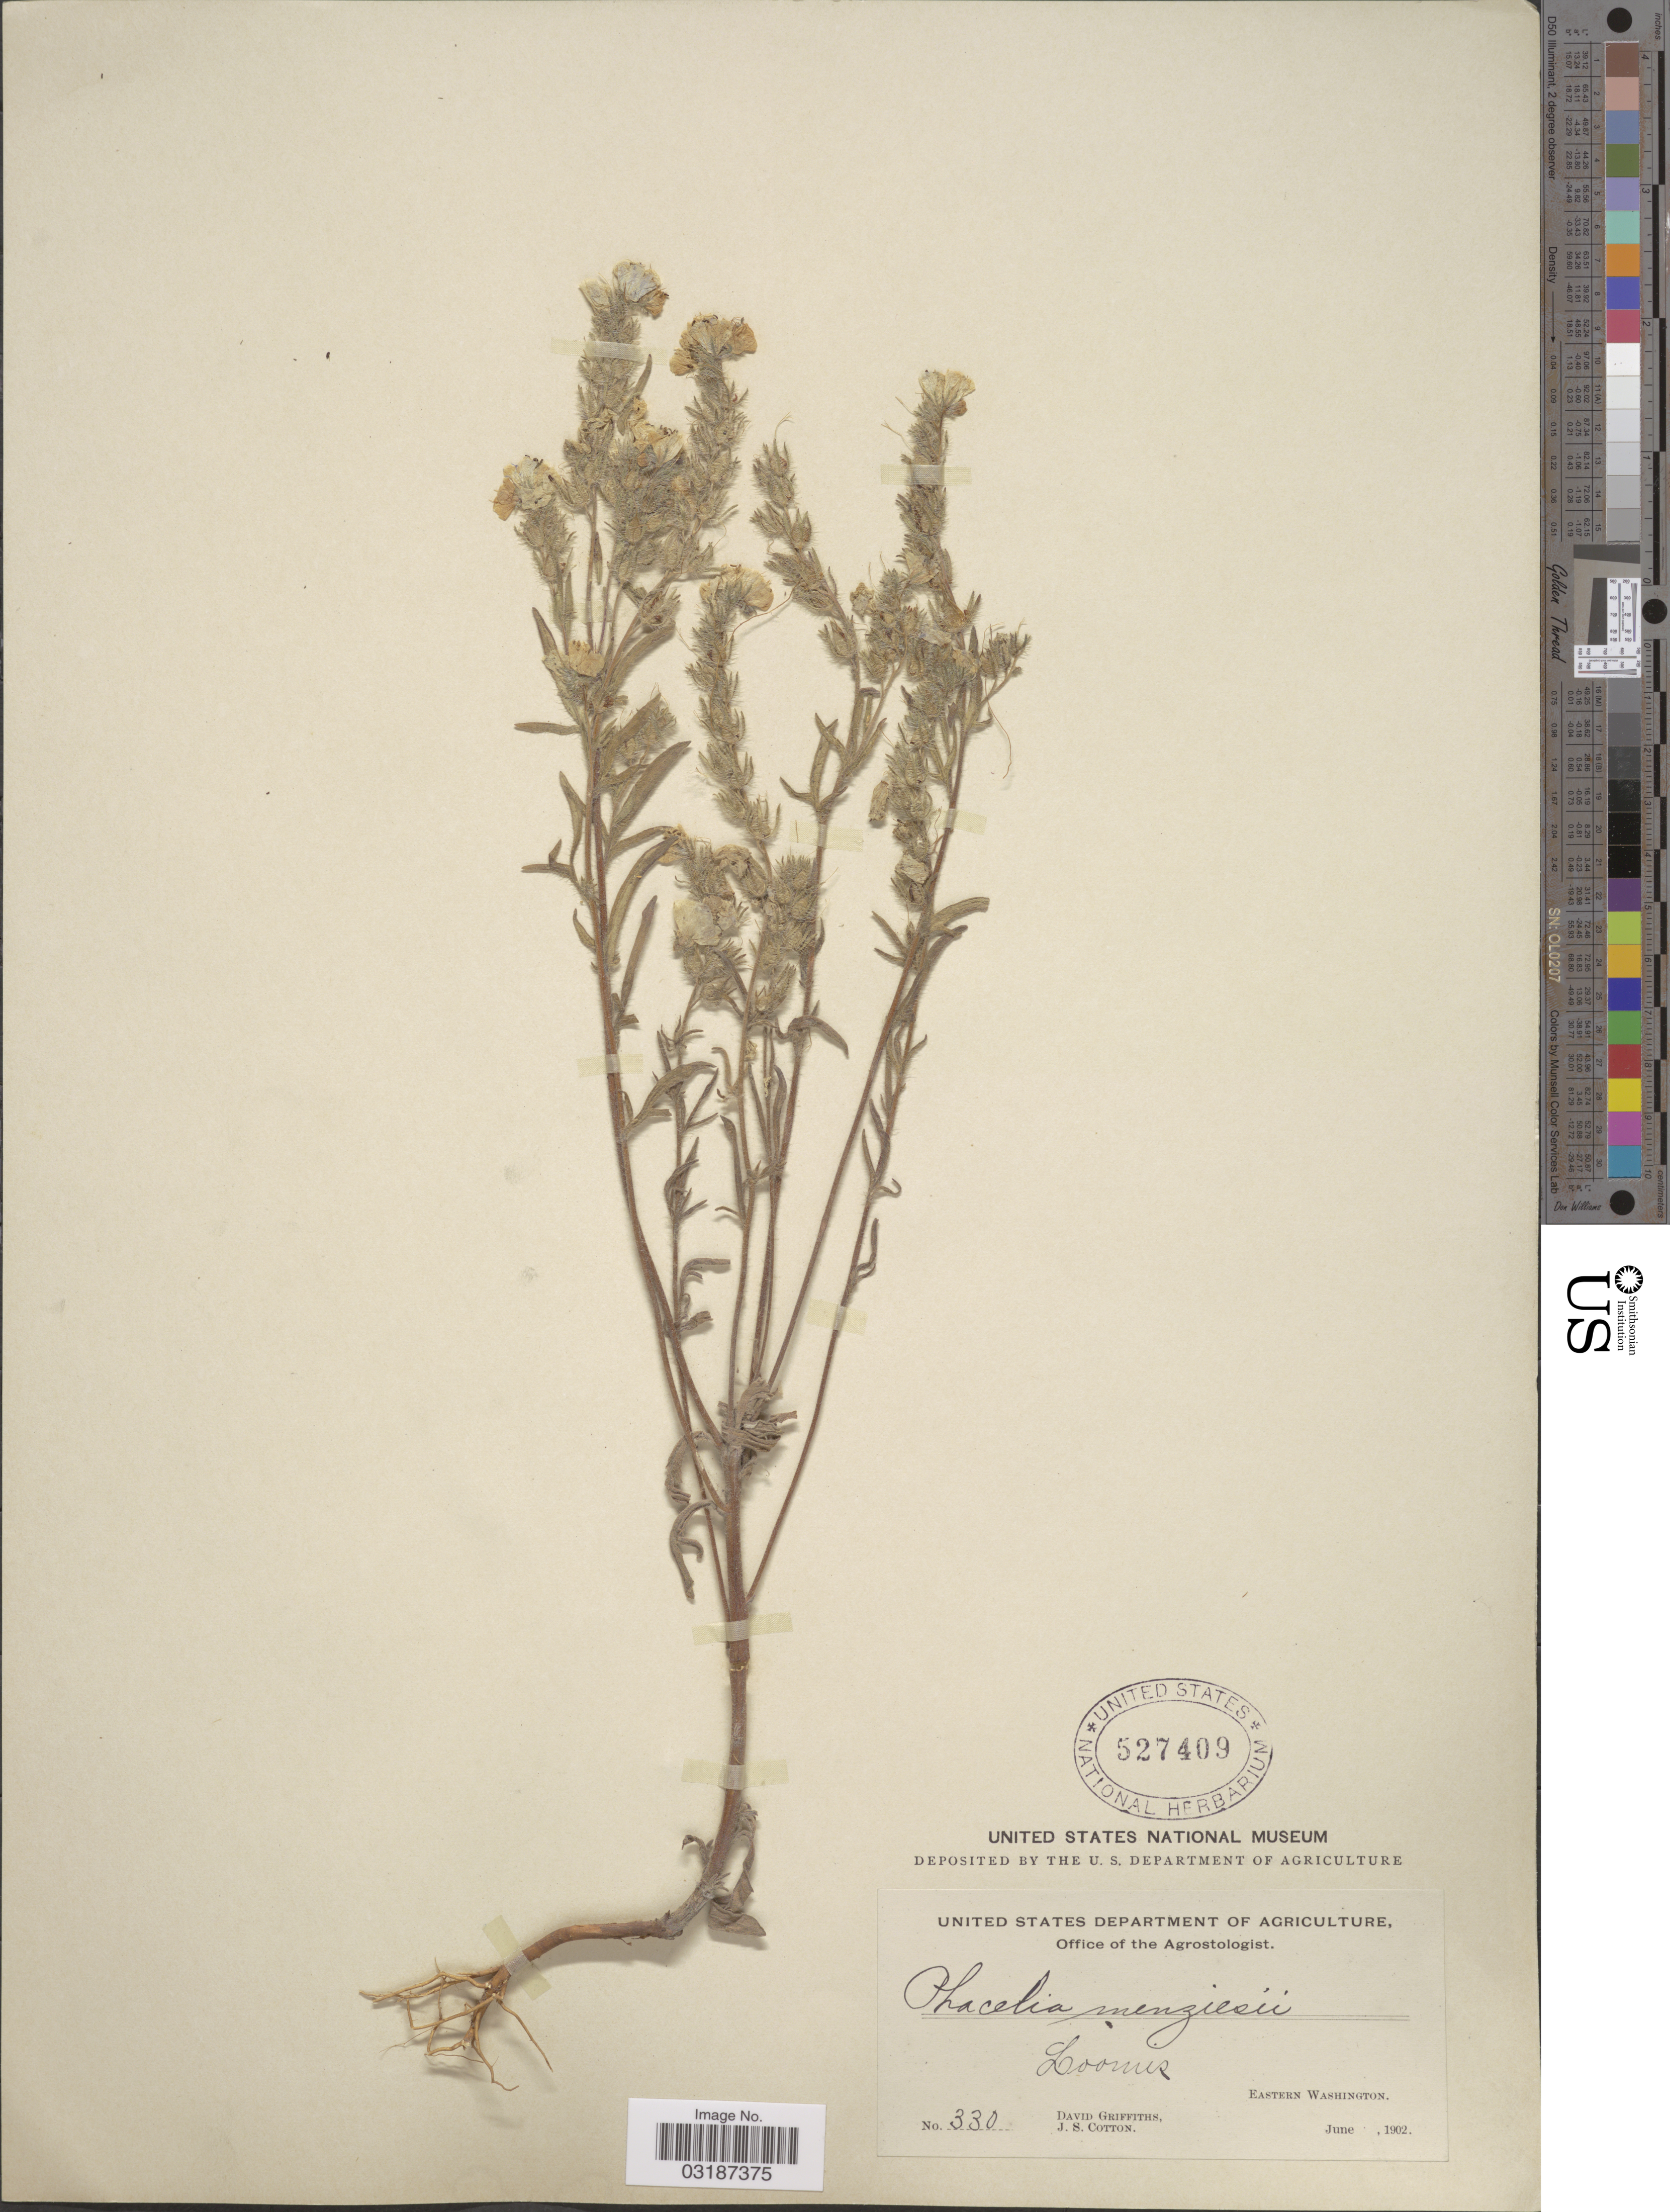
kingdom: Plantae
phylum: Tracheophyta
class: Magnoliopsida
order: Boraginales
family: Hydrophyllaceae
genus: Phacelia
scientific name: Phacelia linearis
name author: (Pursh) Holz.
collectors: D. Griffiths & J. S. Cotton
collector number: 330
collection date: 1902-06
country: United States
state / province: Washington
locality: Loomis. Eastern Washington.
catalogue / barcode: US 527409